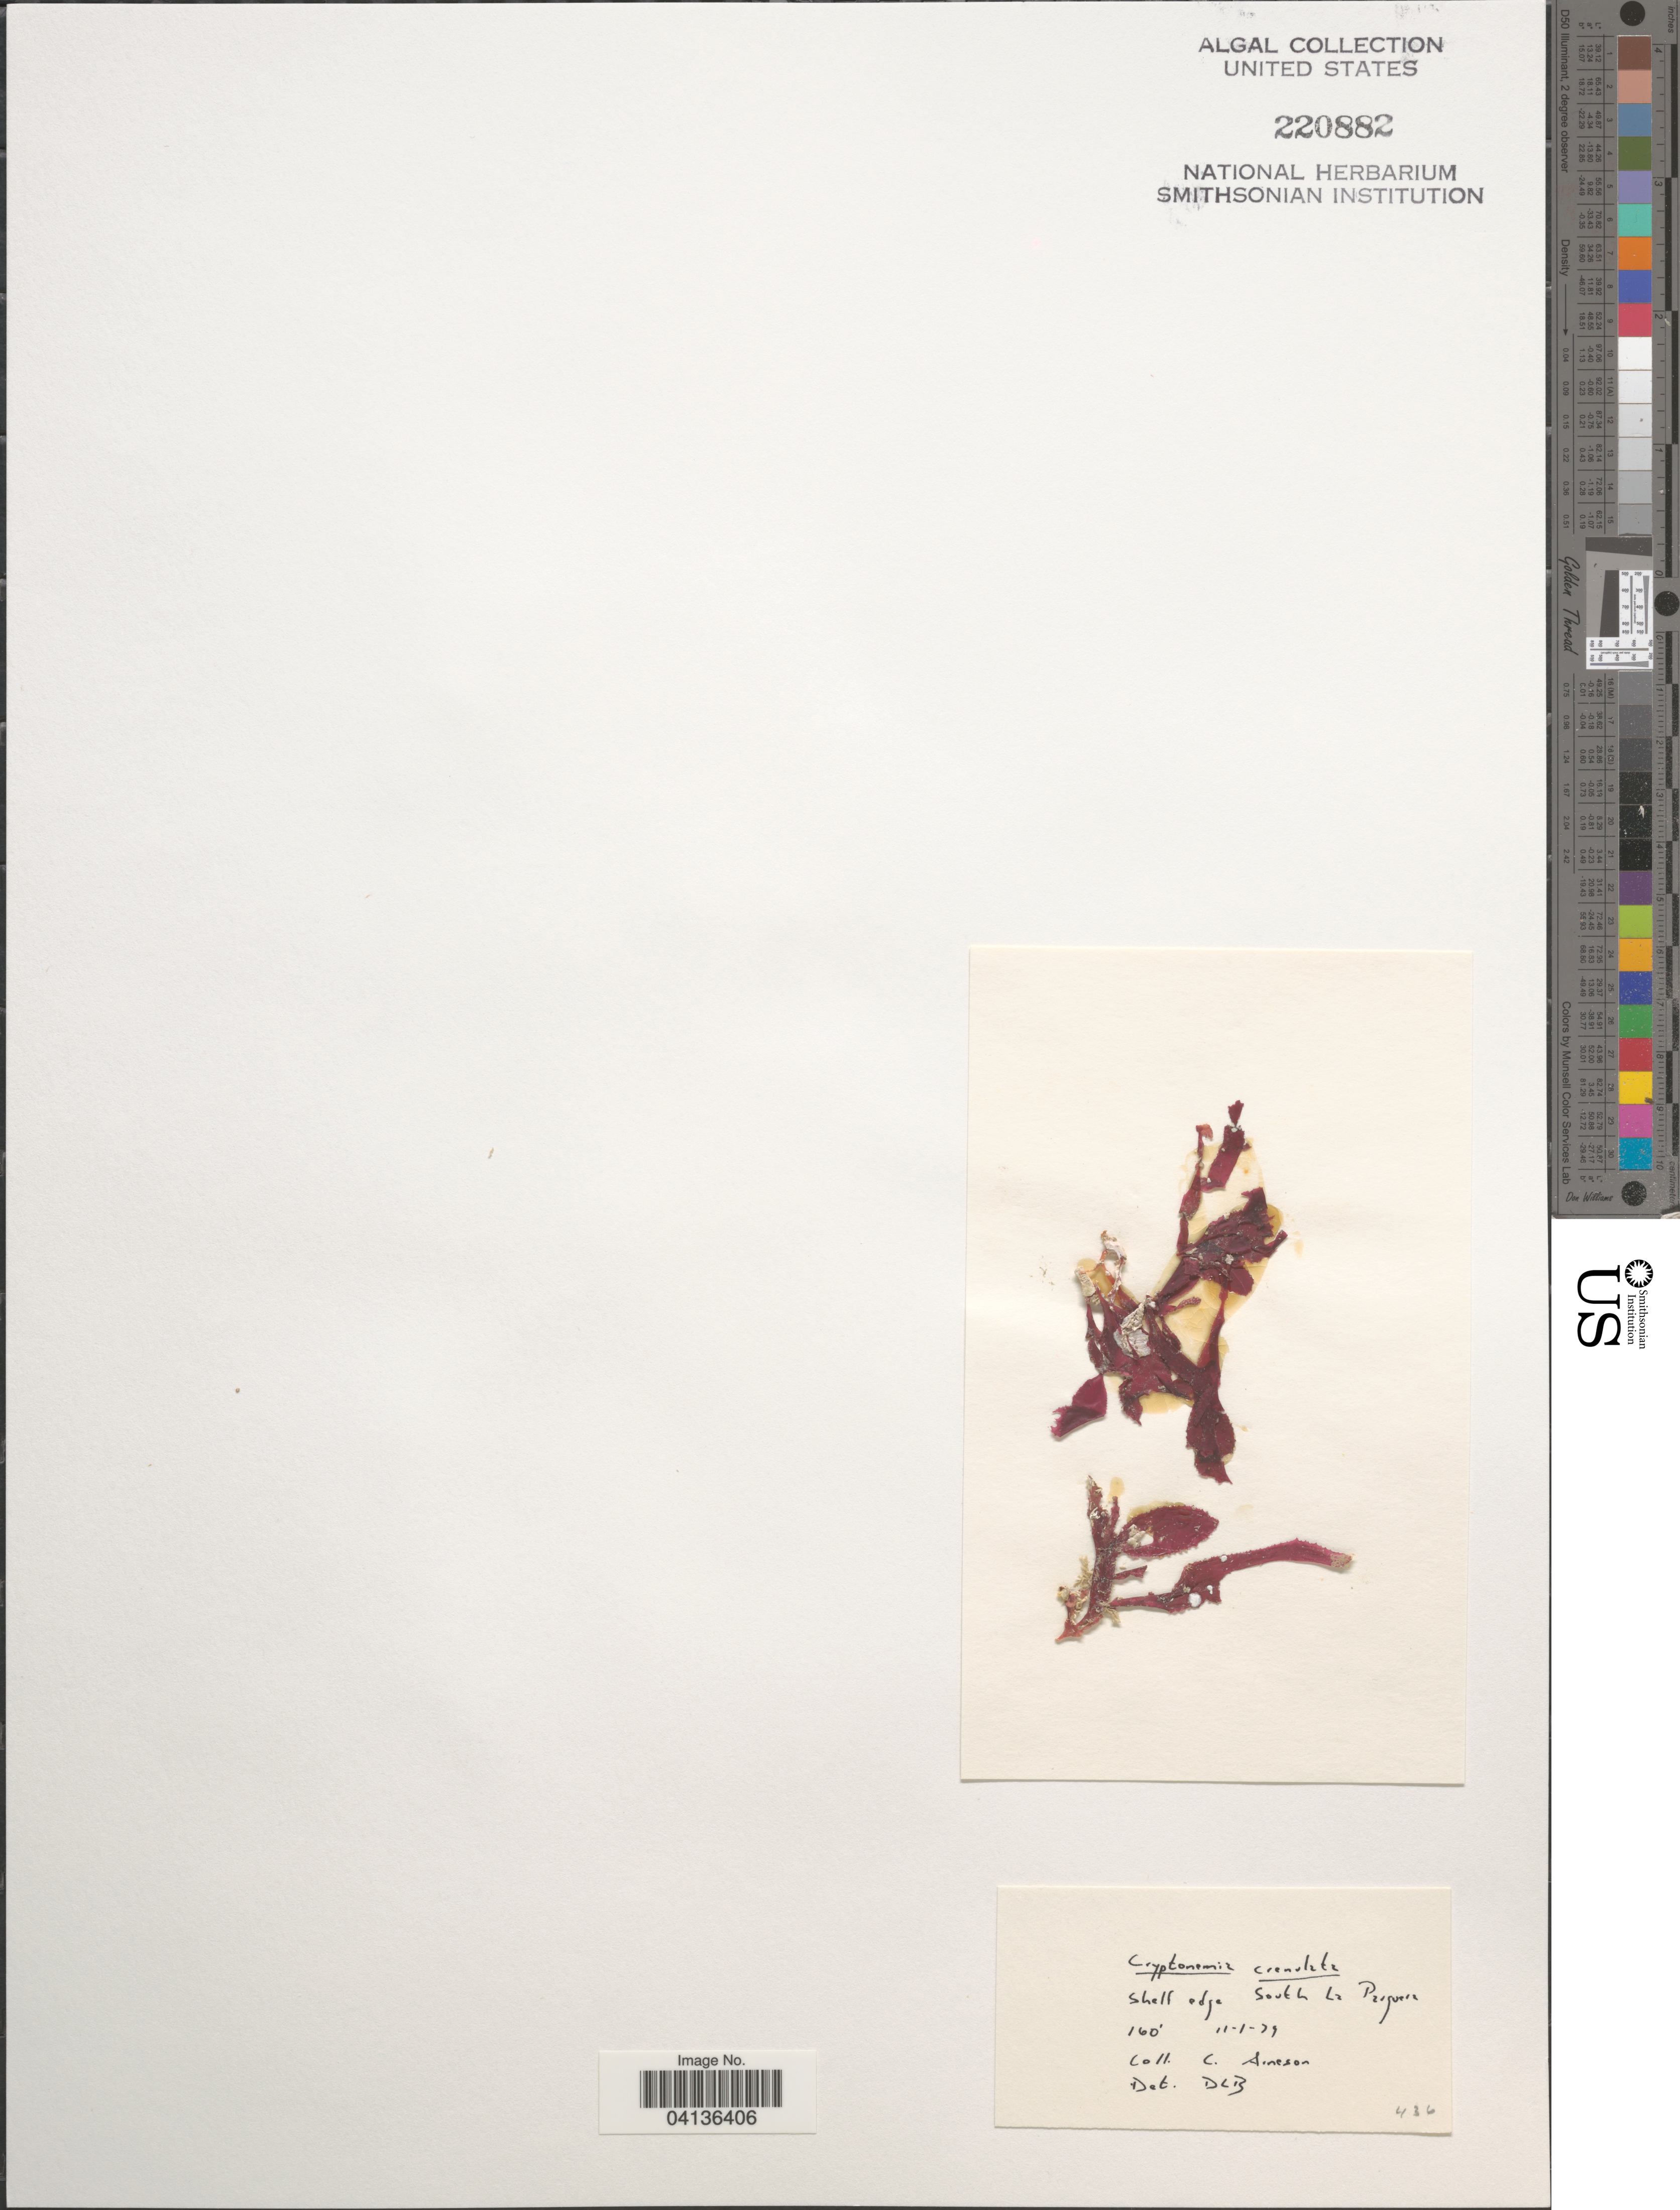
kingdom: Plantae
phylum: Rhodophyta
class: Florideophyceae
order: Halymeniales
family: Halymeniaceae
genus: Cryptonemia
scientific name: Cryptonemia crenulata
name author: (J. Agardh) J. Agardh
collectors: C. Aineson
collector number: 436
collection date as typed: Transcribed d/m/y: 11/1/79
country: Puerto Rico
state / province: Lajas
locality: Shell edge South La Parguera..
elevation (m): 49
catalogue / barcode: US 220882